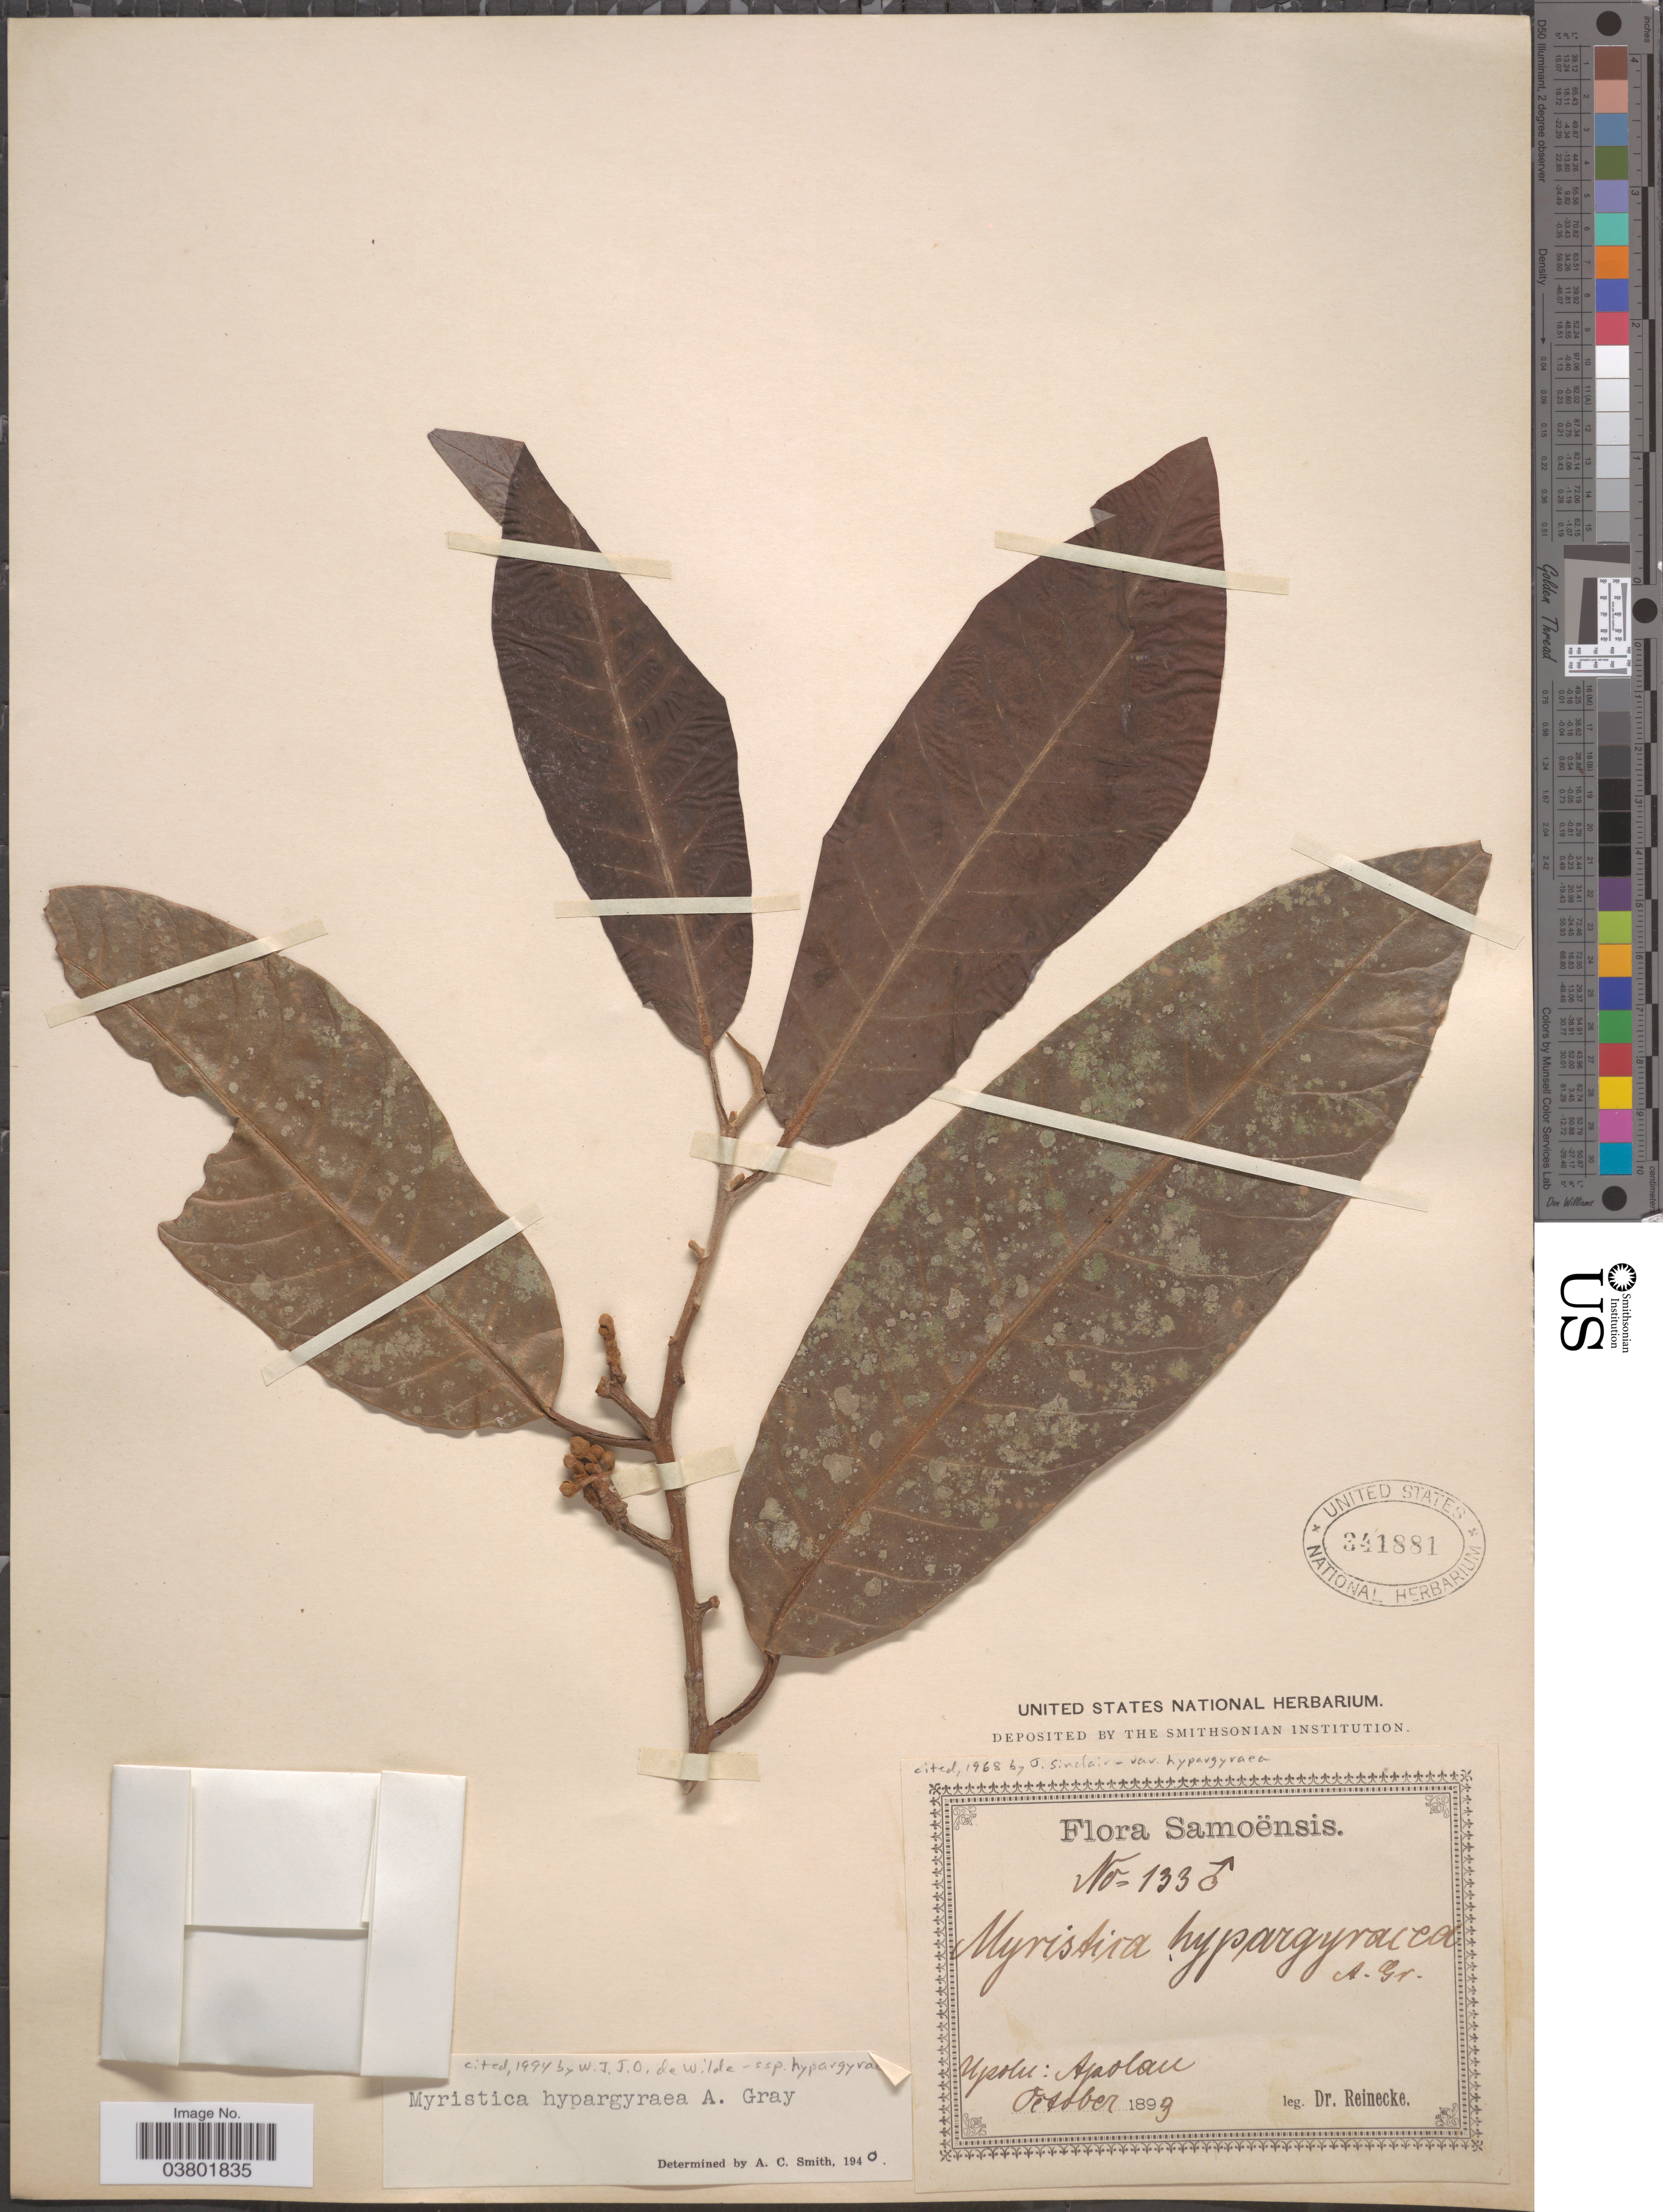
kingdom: Plantae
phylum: Tracheophyta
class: Magnoliopsida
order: Magnoliales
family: Myristicaceae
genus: Myristica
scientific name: Myristica hypargyraea subsp. hypargyraea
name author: A. Gray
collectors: -- Reinecke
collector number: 133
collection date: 1899-10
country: Samoa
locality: Samoënsis. Upolu: Apolau.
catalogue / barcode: US 341881